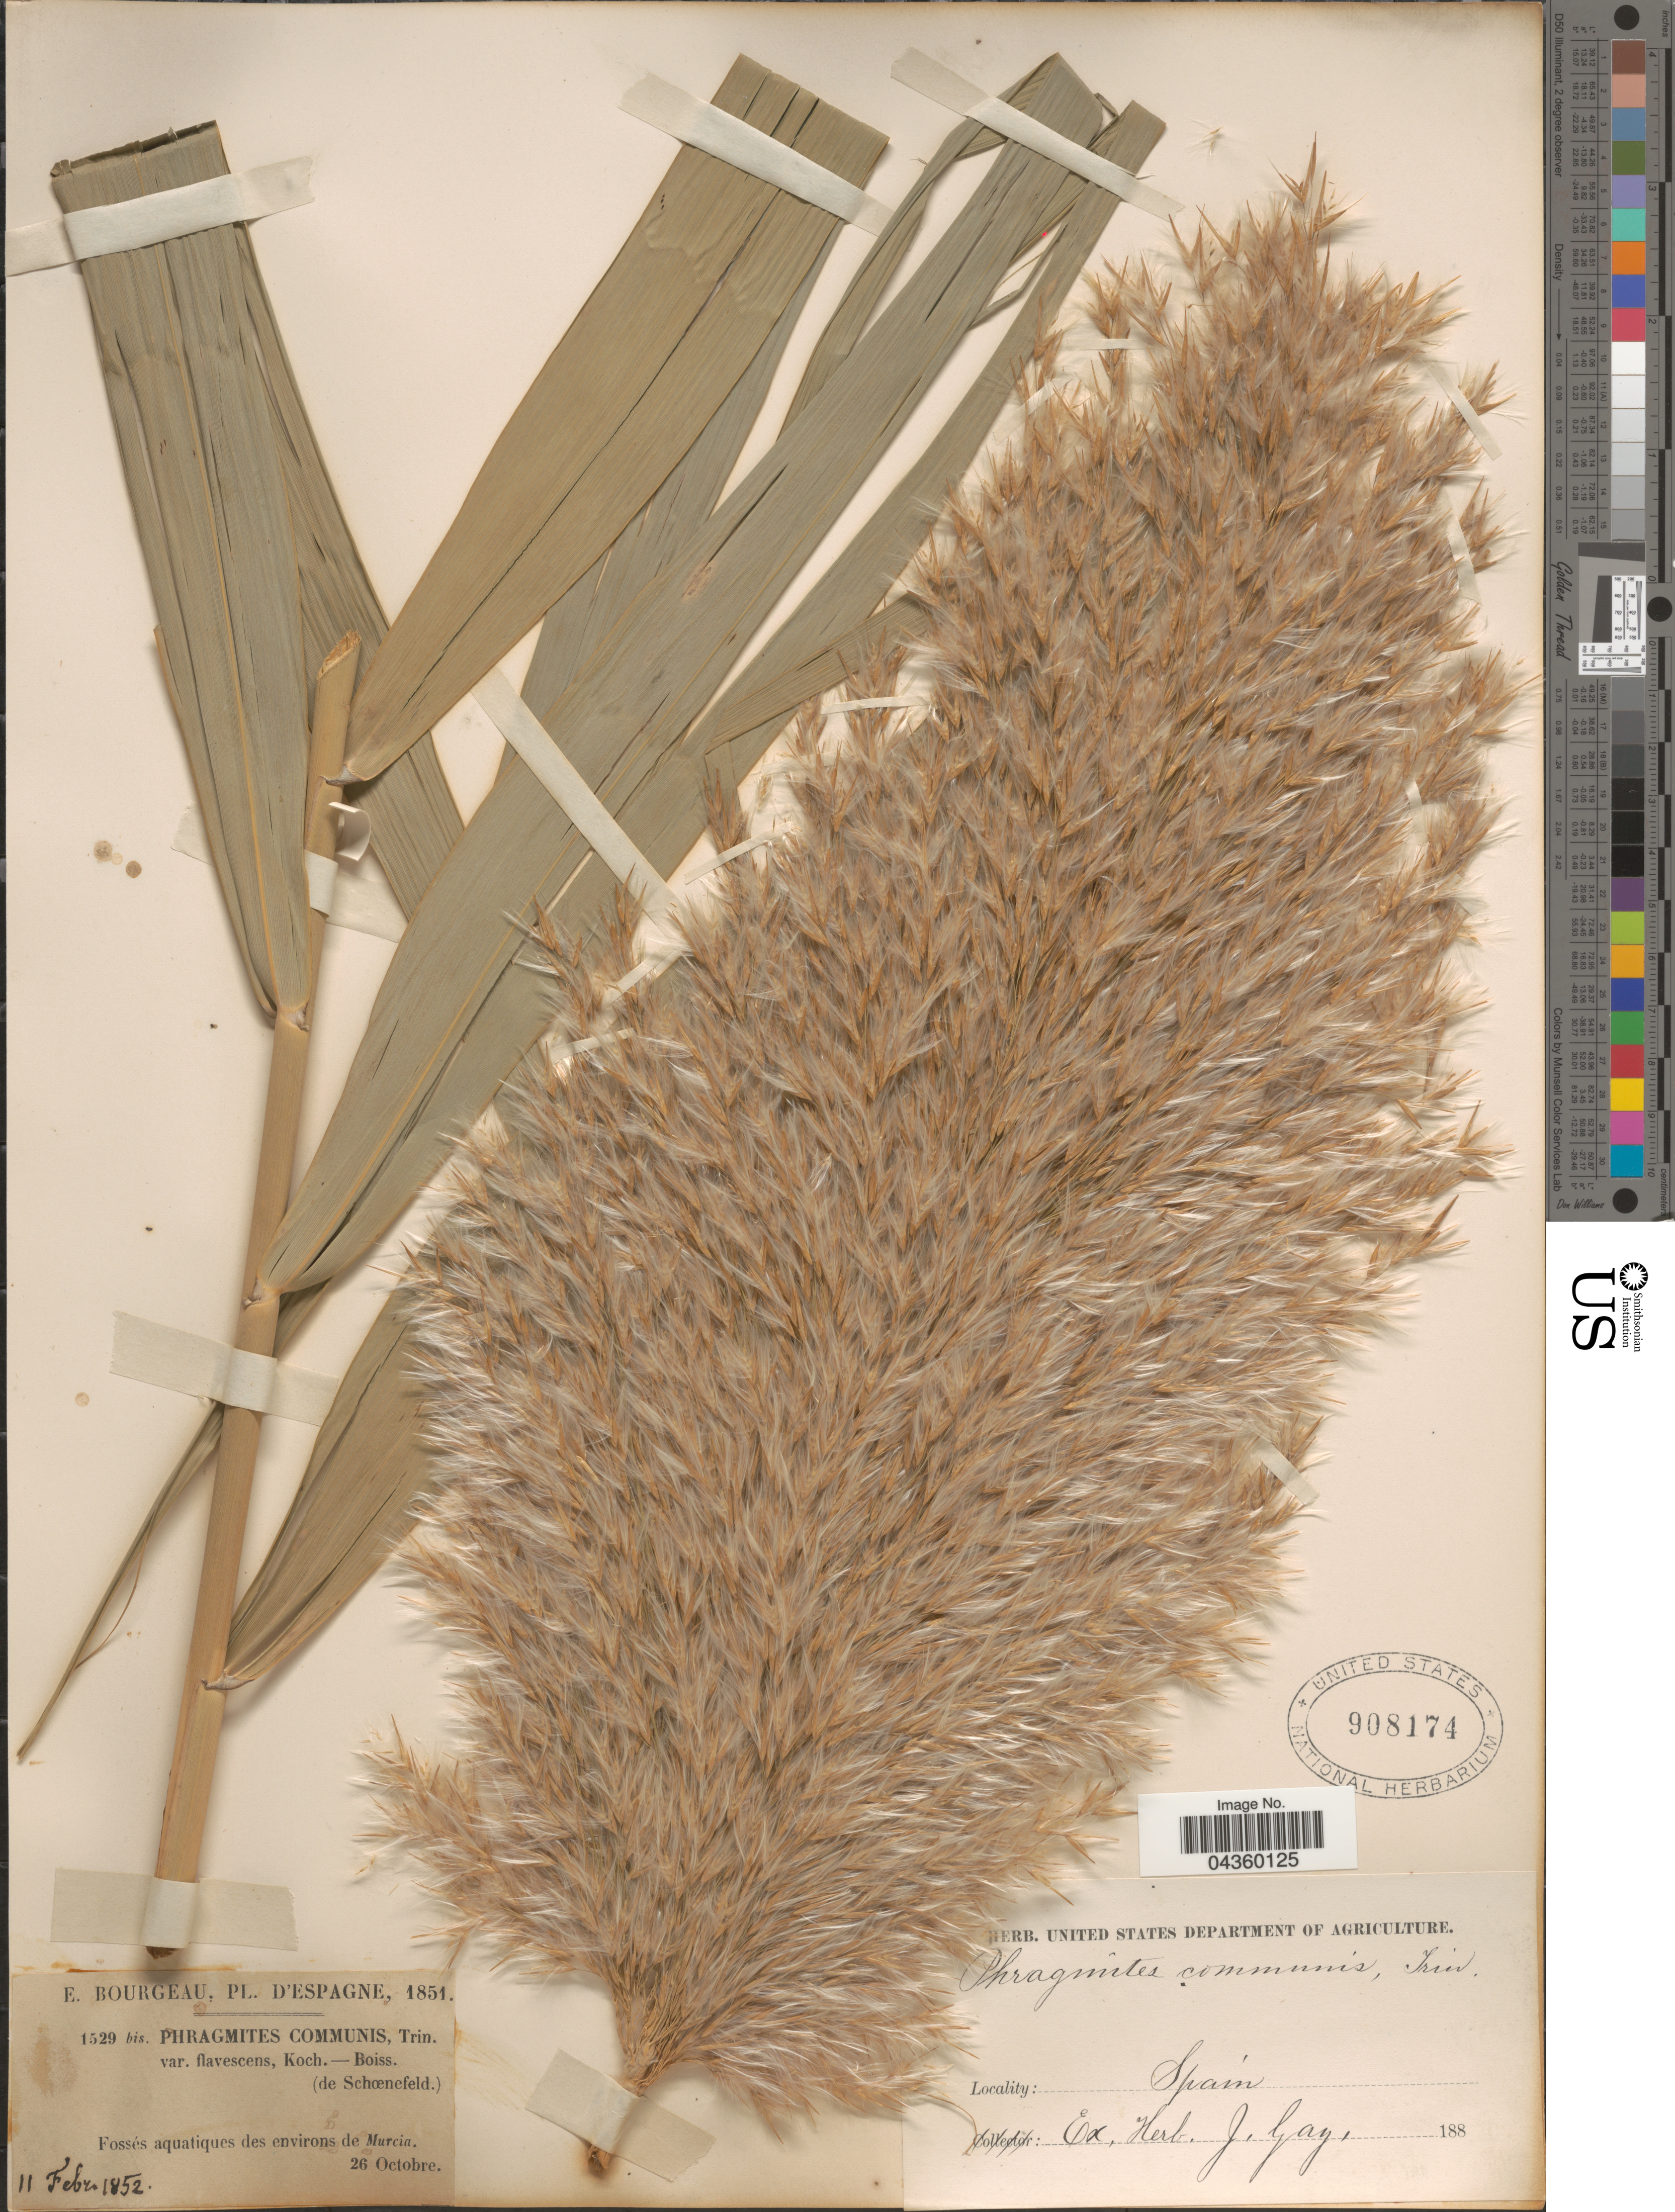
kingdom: Plantae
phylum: Tracheophyta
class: Liliopsida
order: Poales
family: Poaceae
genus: Phragmites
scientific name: Phragmites australis subsp. chrysanthus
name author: (Mabille) Kerguélen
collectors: E. Bourgeau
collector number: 1529bis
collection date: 1851-10-26/1852-02-11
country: Spain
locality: Fossés aquatiques des environs de Murcia.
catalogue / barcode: US 908174